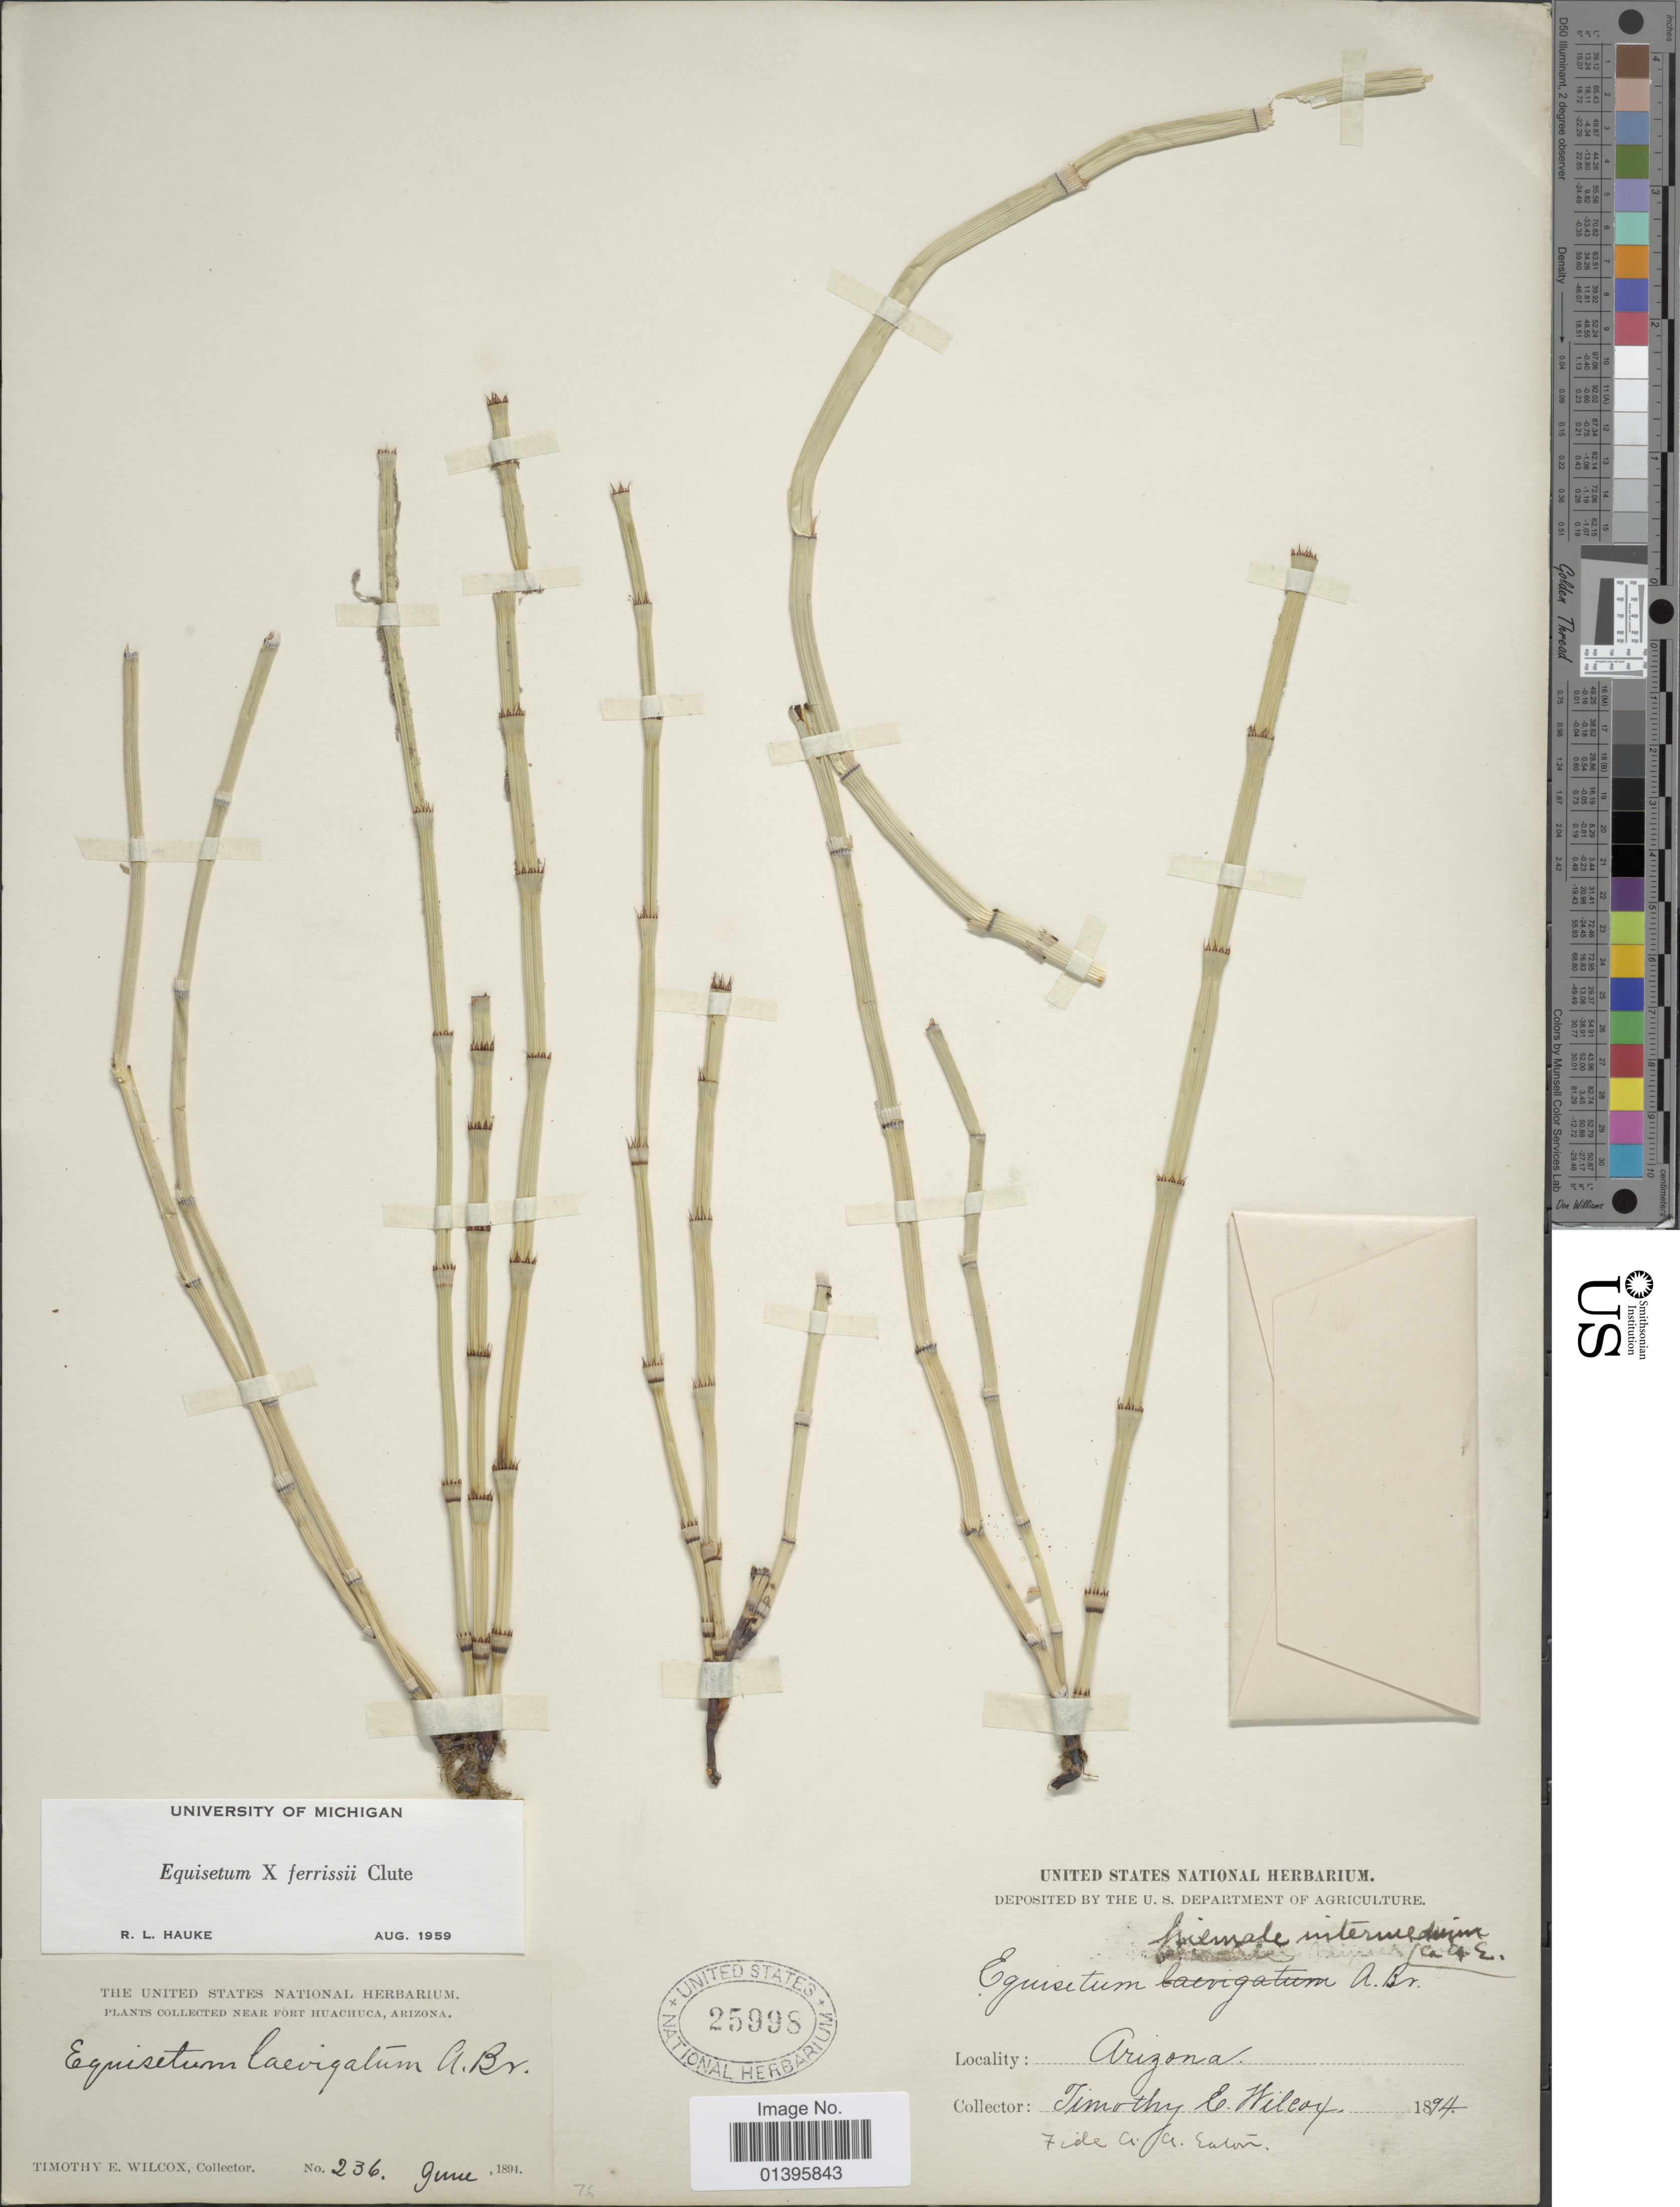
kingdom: Plantae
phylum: Tracheophyta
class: Polypodiopsida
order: Equisetales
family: Equisetaceae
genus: Equisetum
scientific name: Equisetum x ferrissii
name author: Clute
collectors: T. E. Wilcox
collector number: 236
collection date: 1894-06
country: United States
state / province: Arizona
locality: Near Fort Huachuca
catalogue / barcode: US 25998